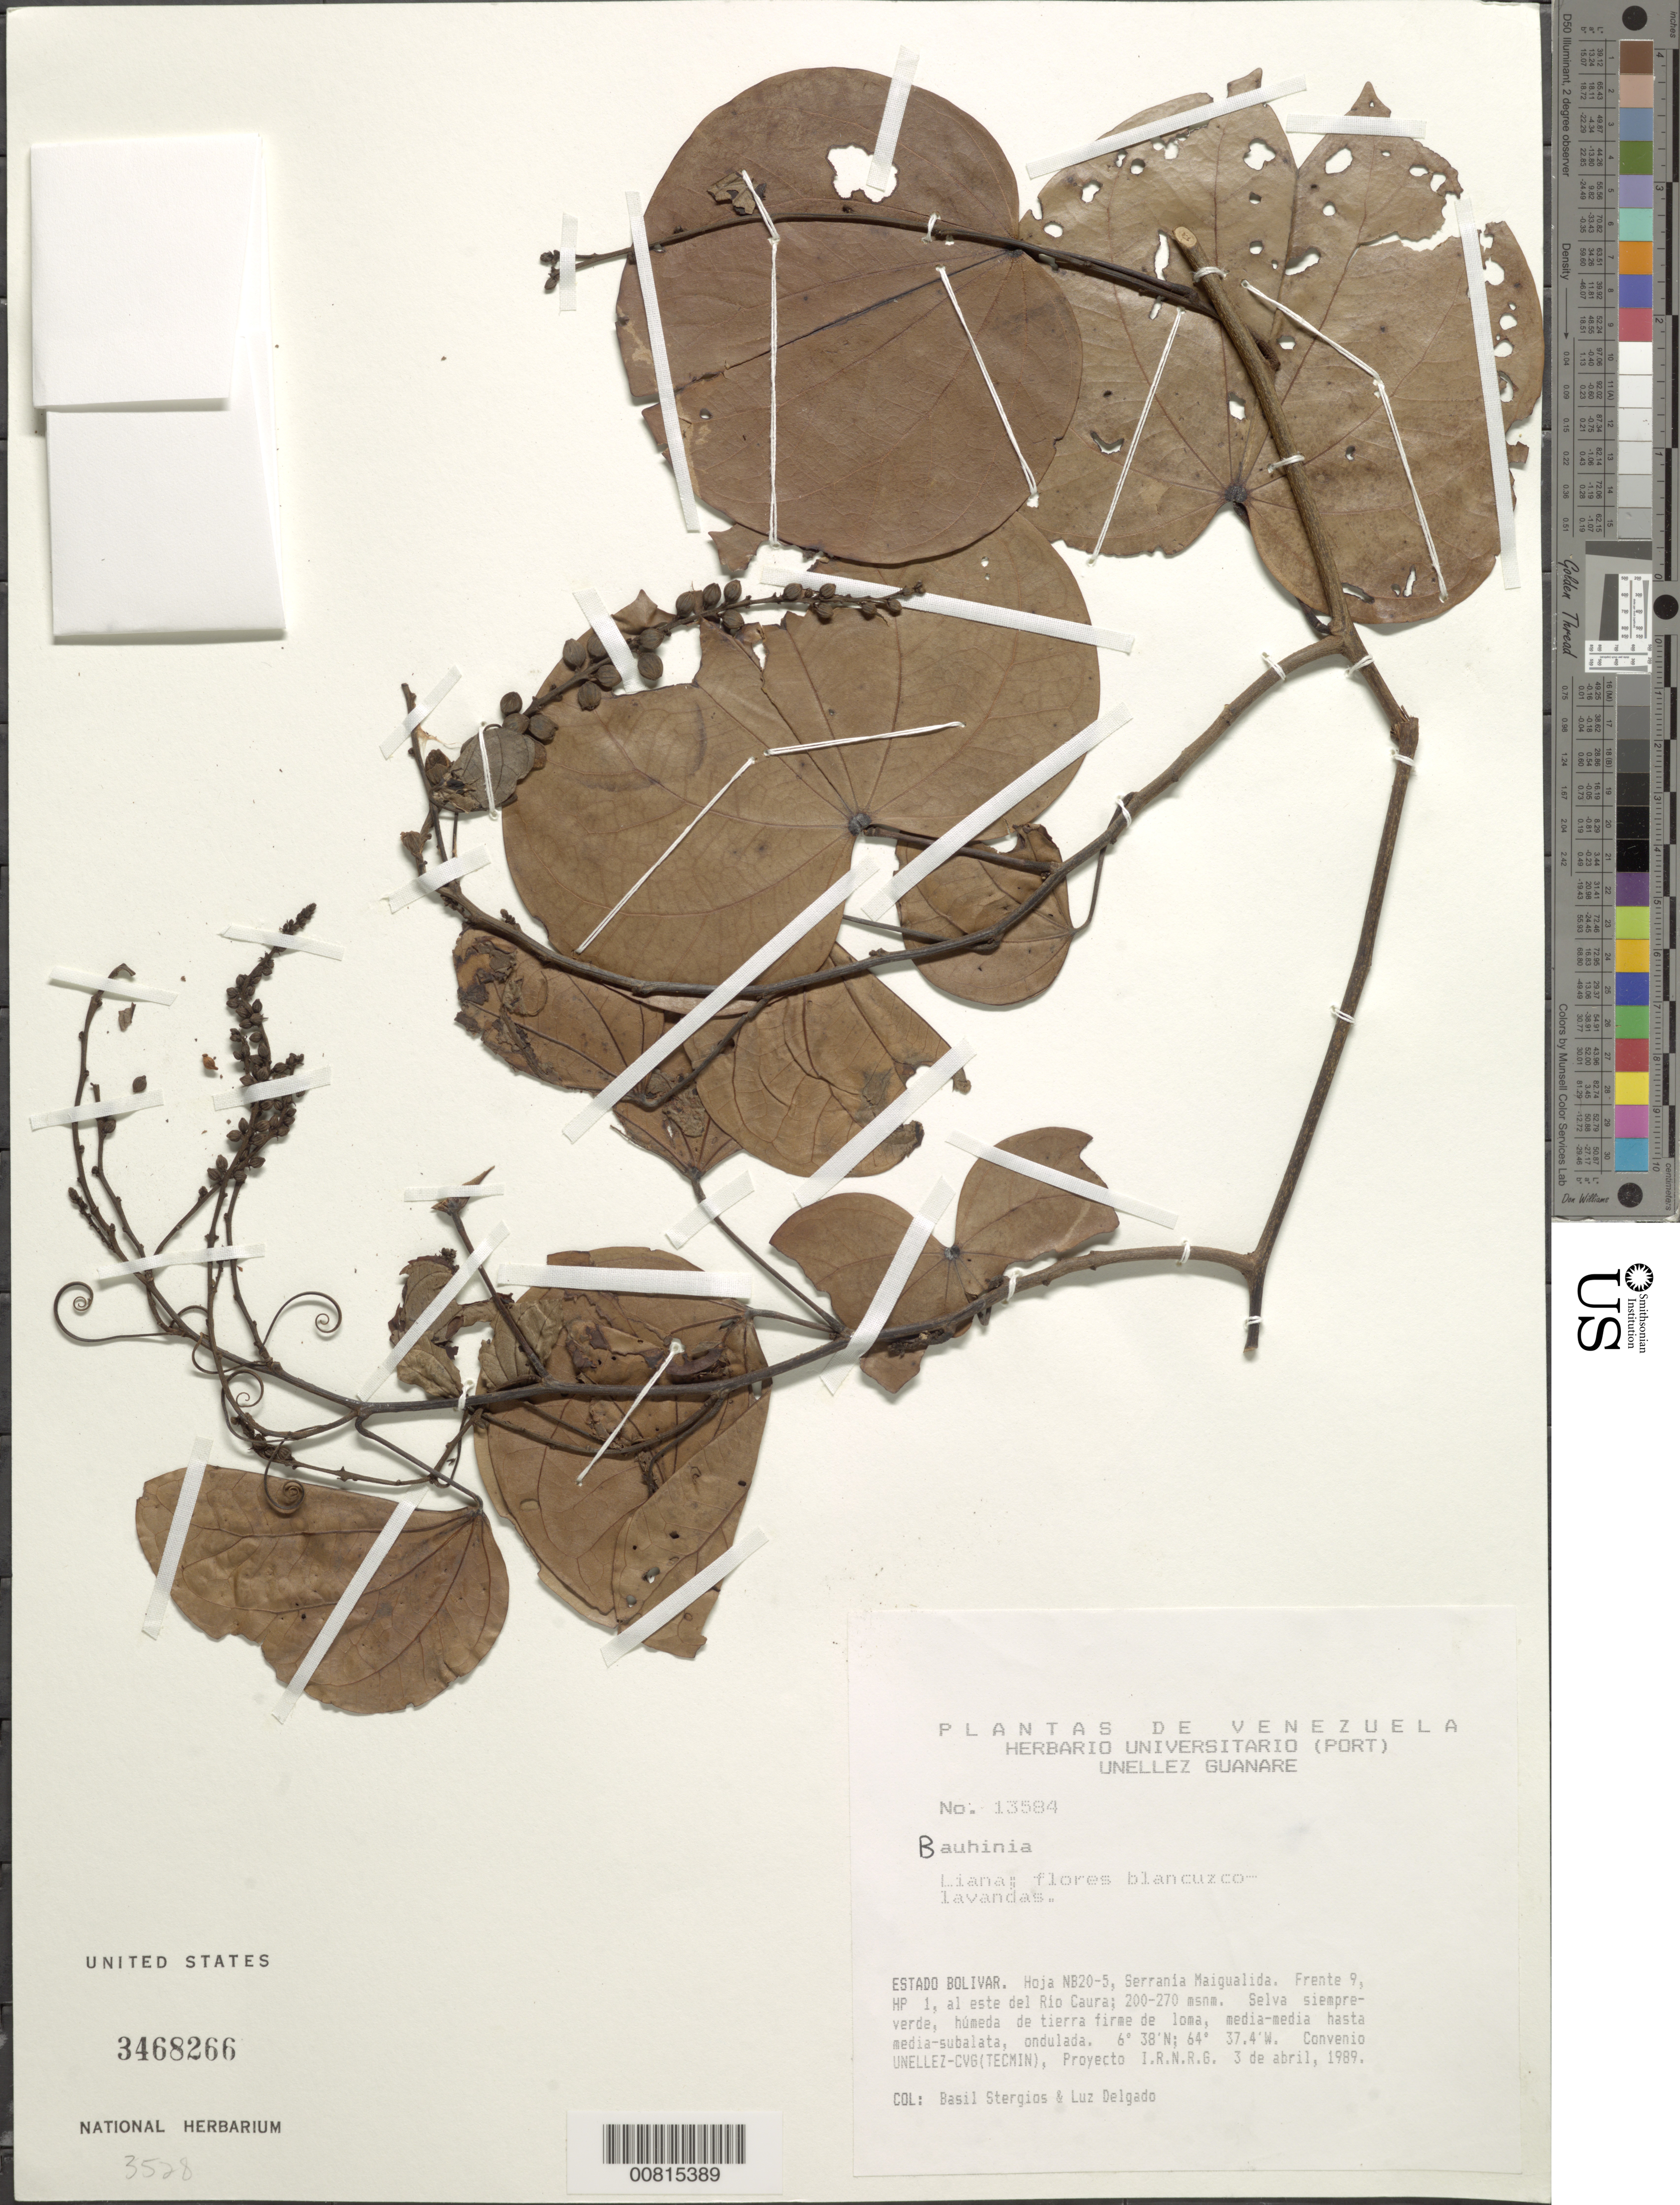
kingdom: Plantae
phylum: Tracheophyta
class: Magnoliopsida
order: Fabales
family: Fabaceae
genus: Bauhinia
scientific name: Bauhinia sp.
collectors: B. G. Stergios & L. Delgado V.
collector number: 13584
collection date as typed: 3-Apr-89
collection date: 1989-04-03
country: Venezuela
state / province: Bolívar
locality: Serrania Maigualida, E del río Caura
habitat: Selva siempre-verde, húmeda de tierra firme de loma, media-media hasta media-subalata, ondulada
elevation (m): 200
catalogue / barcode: US 3468266